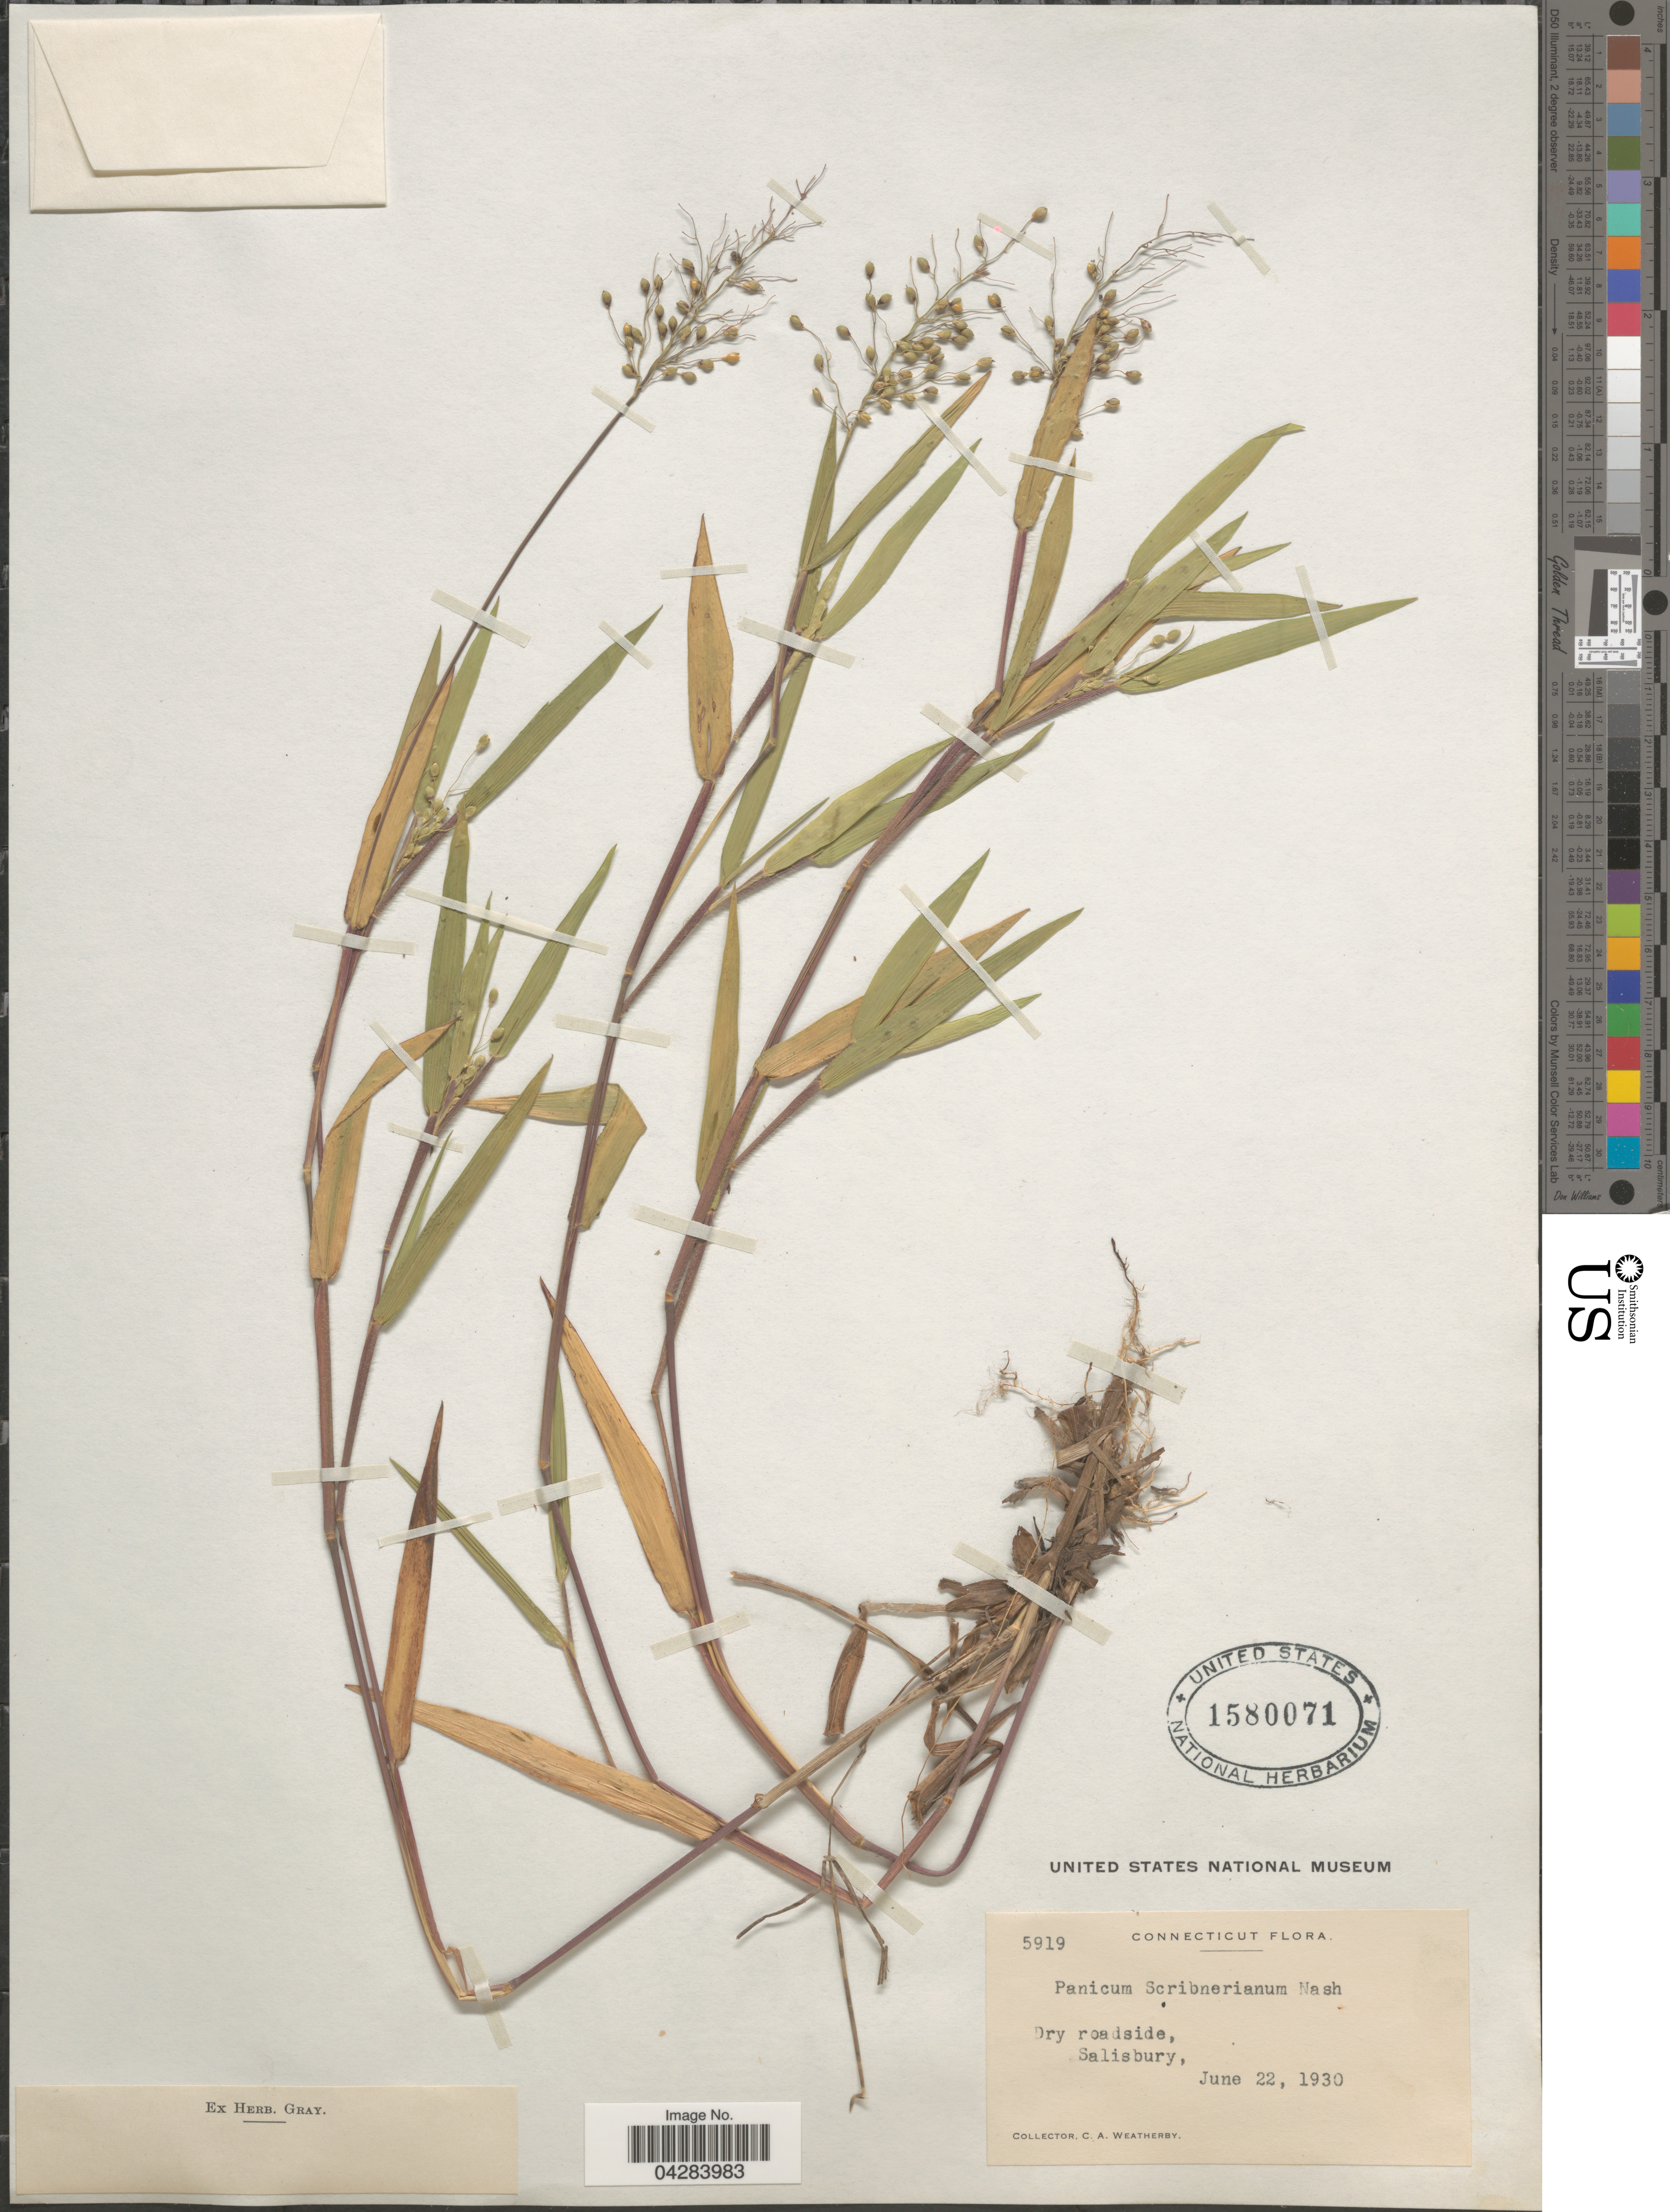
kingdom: Plantae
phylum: Tracheophyta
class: Liliopsida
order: Poales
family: Poaceae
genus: Dichanthelium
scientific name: Dichanthelium oligosanthes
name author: (Schult.) Gould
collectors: C. A. Weatherby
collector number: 5919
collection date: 1930-06-22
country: United States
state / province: Connecticut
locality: Dry roadside, Salisbury.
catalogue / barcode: US 1580071